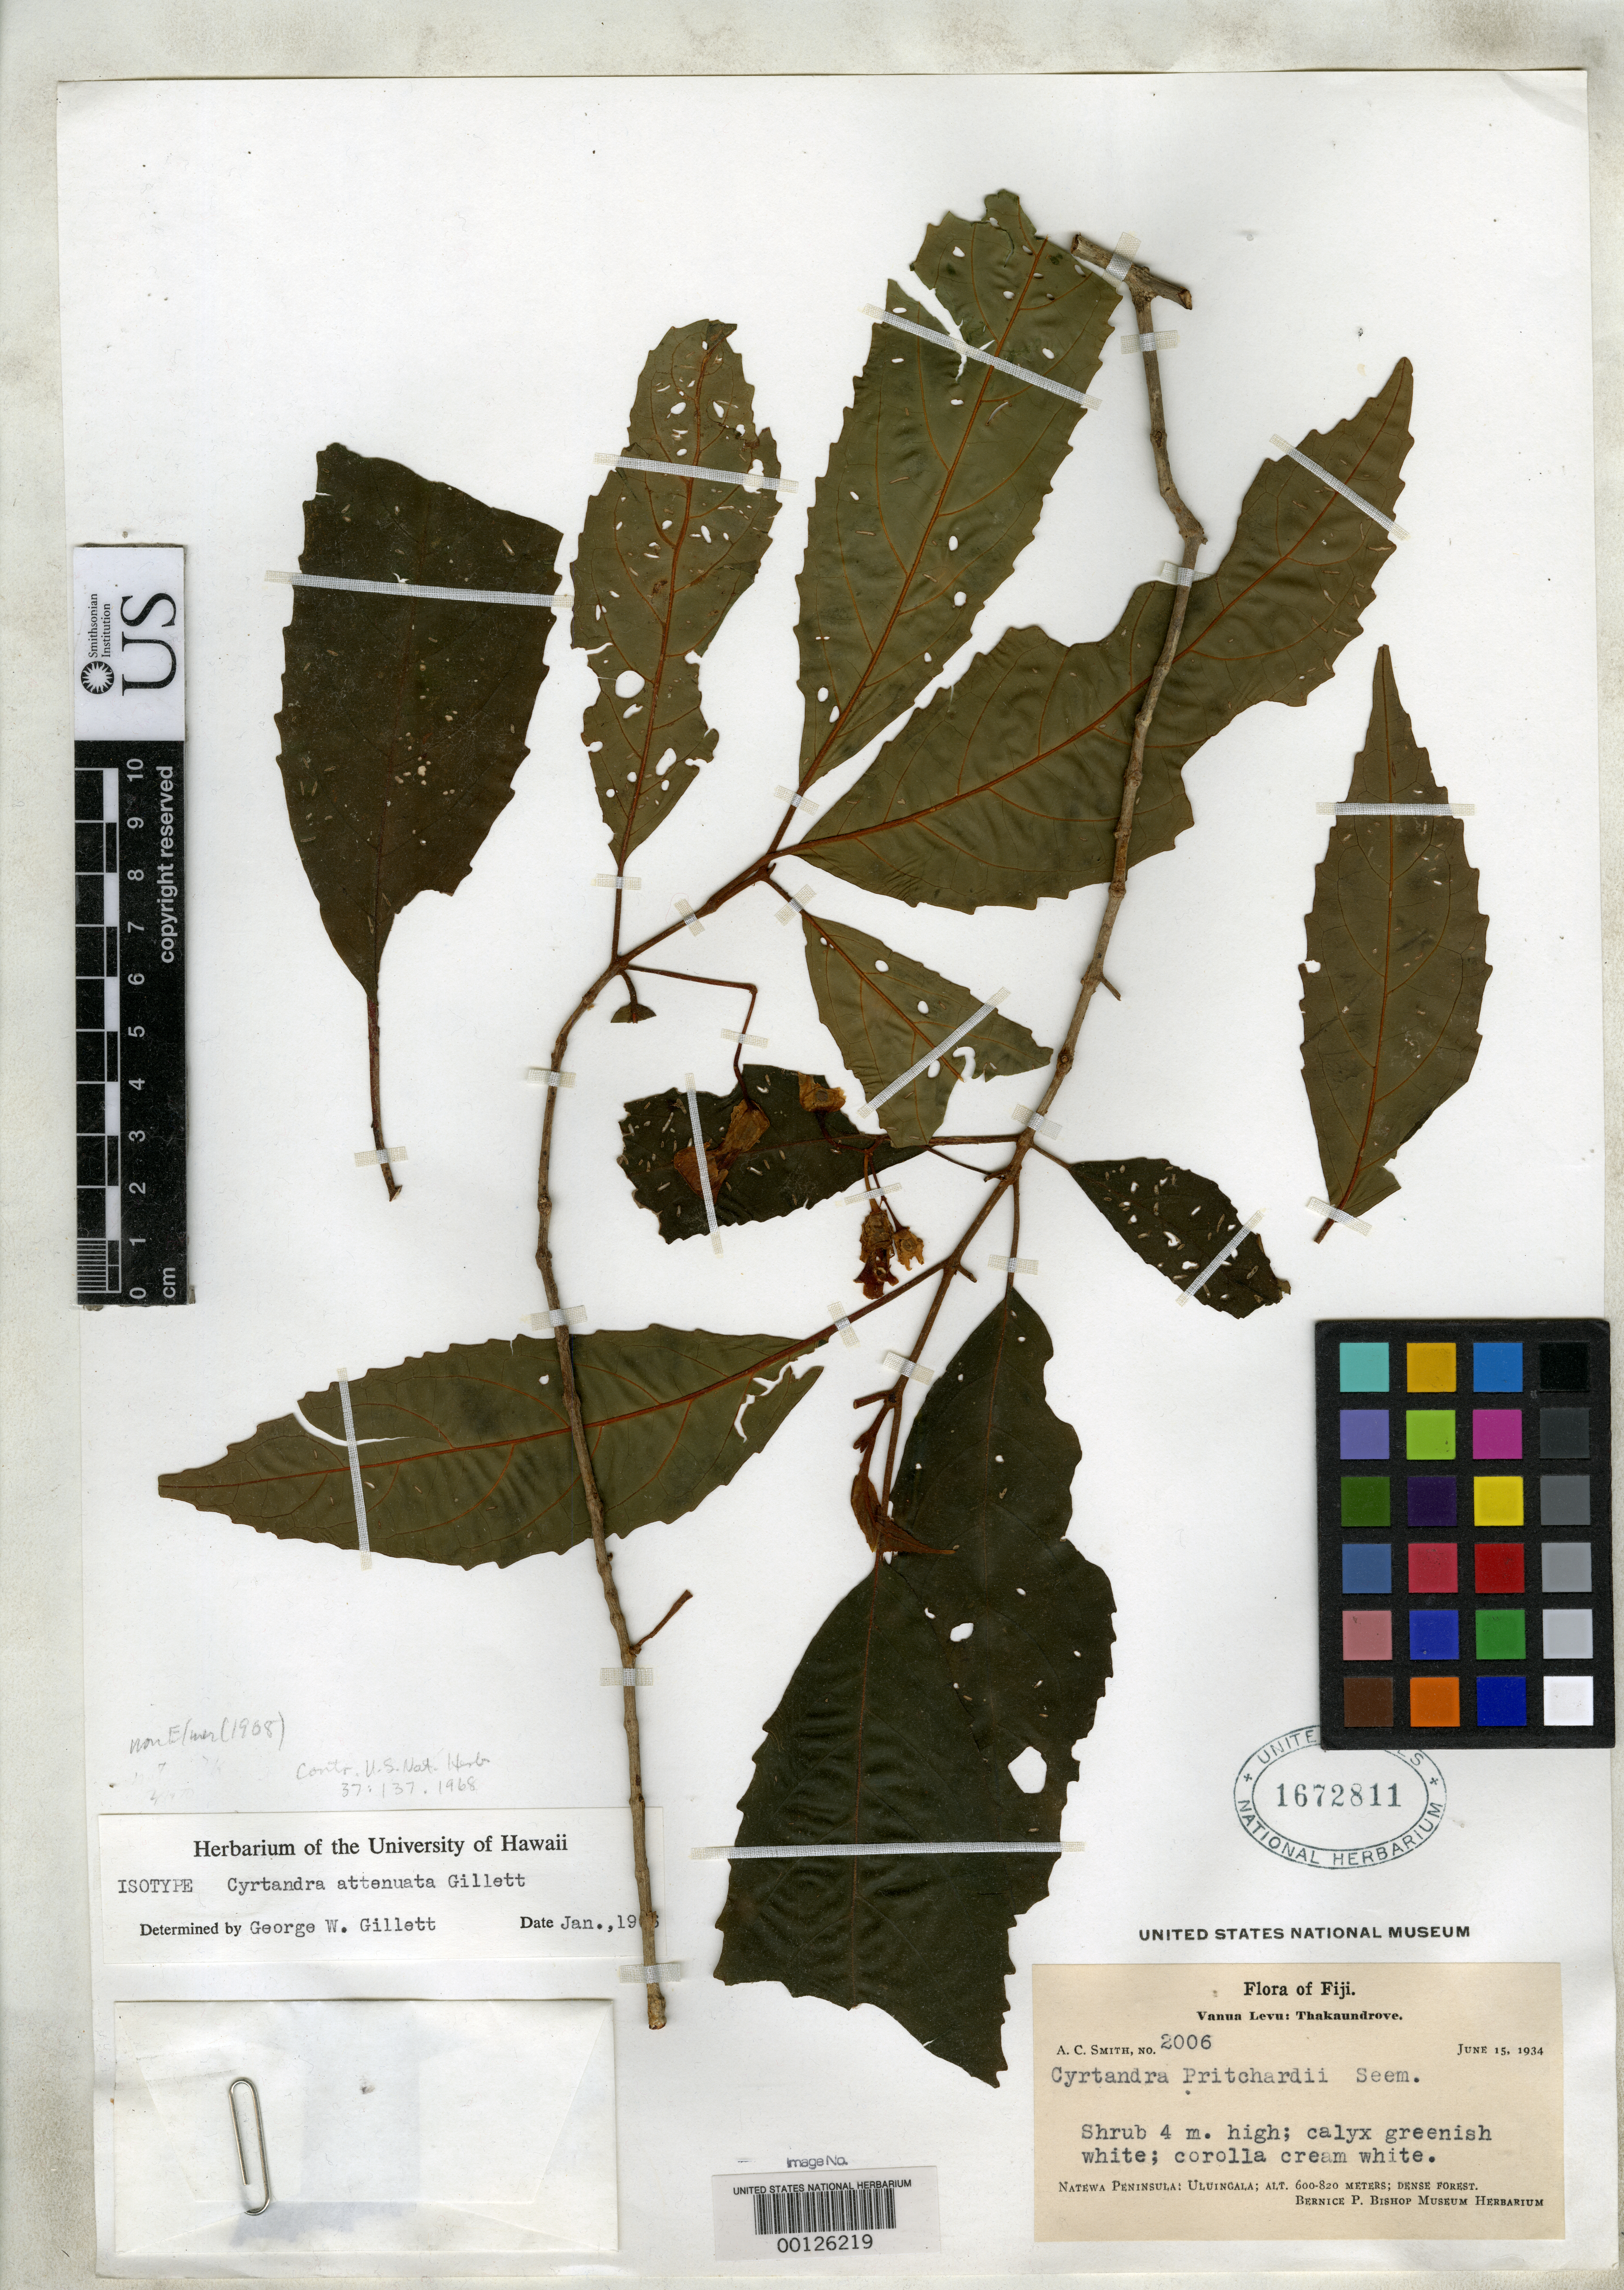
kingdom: Plantae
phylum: Tracheophyta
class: Magnoliopsida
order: Lamiales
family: Gesneriaceae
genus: Cyrtandra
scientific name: Cyrtandra attenuata G.W. Gillett, nom. illeg.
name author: G.W. Gillett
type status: Isotype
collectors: A. C. Smith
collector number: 2006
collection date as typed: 15 Jun 1934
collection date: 1934-06-15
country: Fiji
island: Vanua Levu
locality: Thakaundrove, Natewa Peninsula, Uluingala. [Vanua Levu Group]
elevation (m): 600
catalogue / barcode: US 1672811